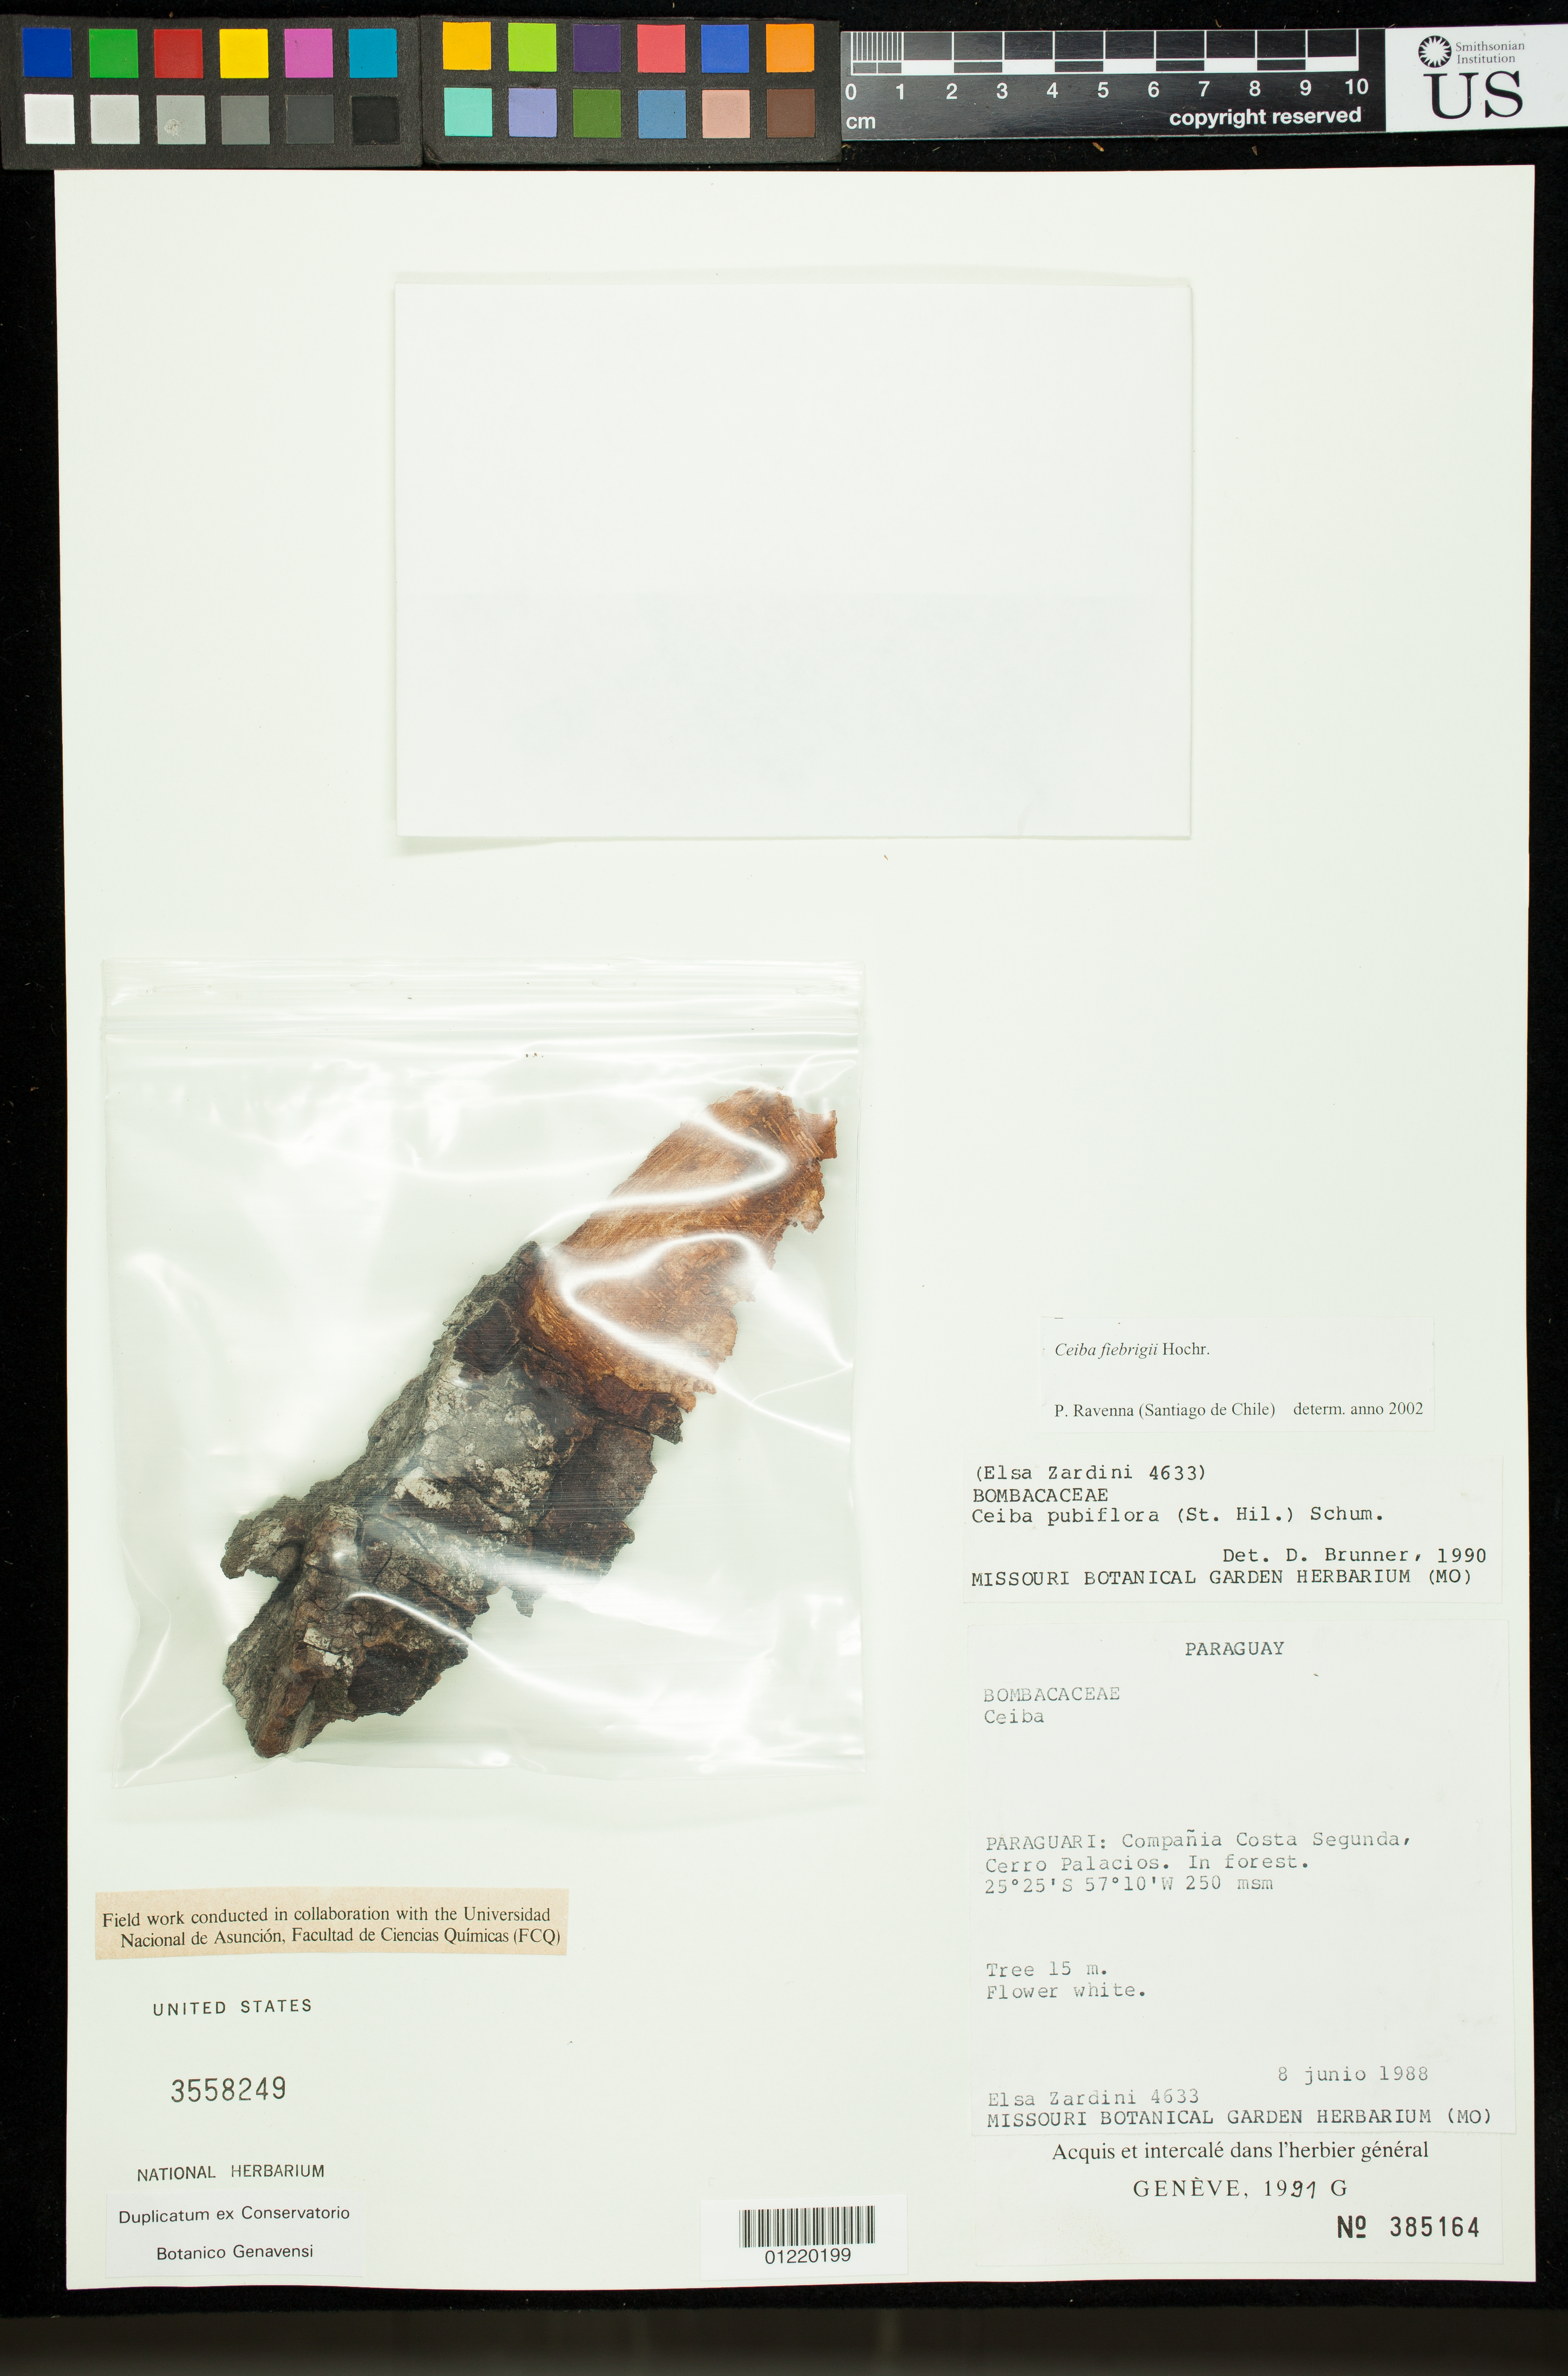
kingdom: Plantae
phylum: Tracheophyta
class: Magnoliopsida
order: Malvales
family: Malvaceae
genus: Ceiba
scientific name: Ceiba fiebrigii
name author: Hochr.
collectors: E. M. Zardini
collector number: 4633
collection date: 1988-06-08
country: Paraguay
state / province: Paraguarí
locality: Compania Costa Segunda, Cerro Palacios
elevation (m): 250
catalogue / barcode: US 3558249